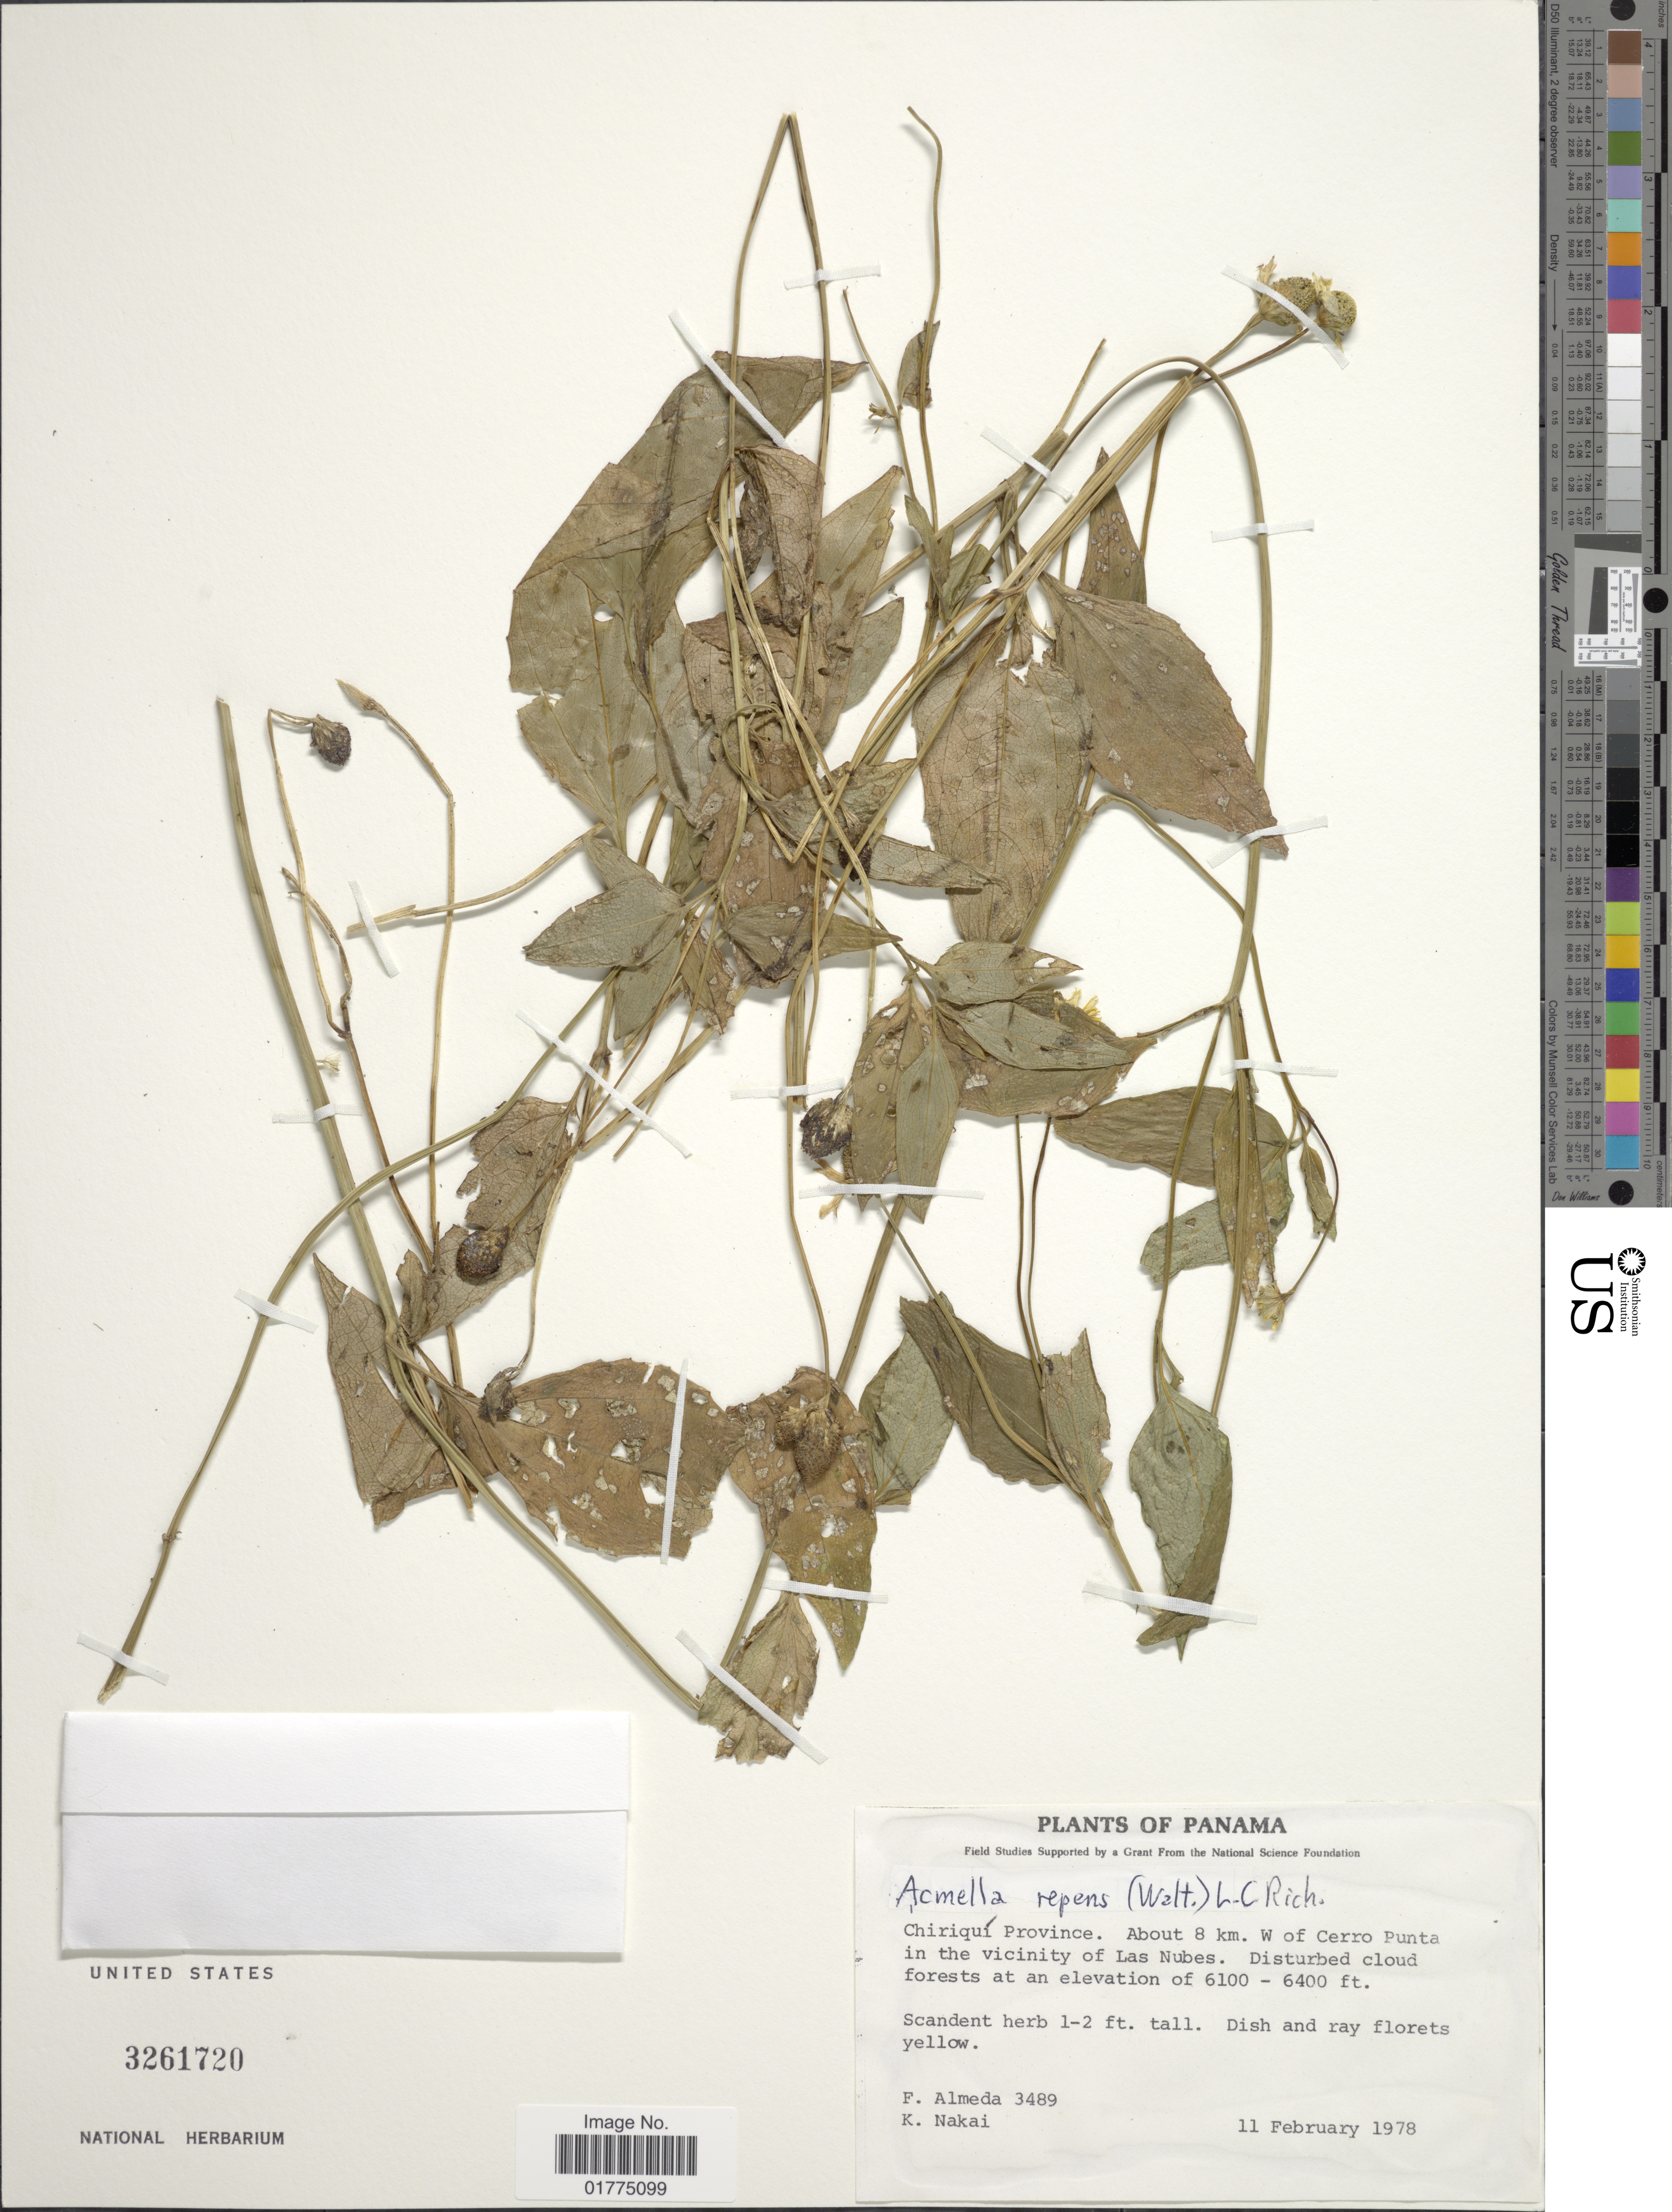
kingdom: Plantae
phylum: Tracheophyta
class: Magnoliopsida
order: Asterales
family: Asteraceae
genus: Acmella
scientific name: Acmella repens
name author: (Walter) Rich.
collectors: F. Almeda & K. M. Nakai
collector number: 3489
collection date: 1978-02-11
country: Panama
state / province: Chiriqui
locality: Panama. Chiriquí Province. About 8 km. W of Cerro Punta in the vicinity of Las Nubes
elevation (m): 1859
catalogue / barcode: US 3261720